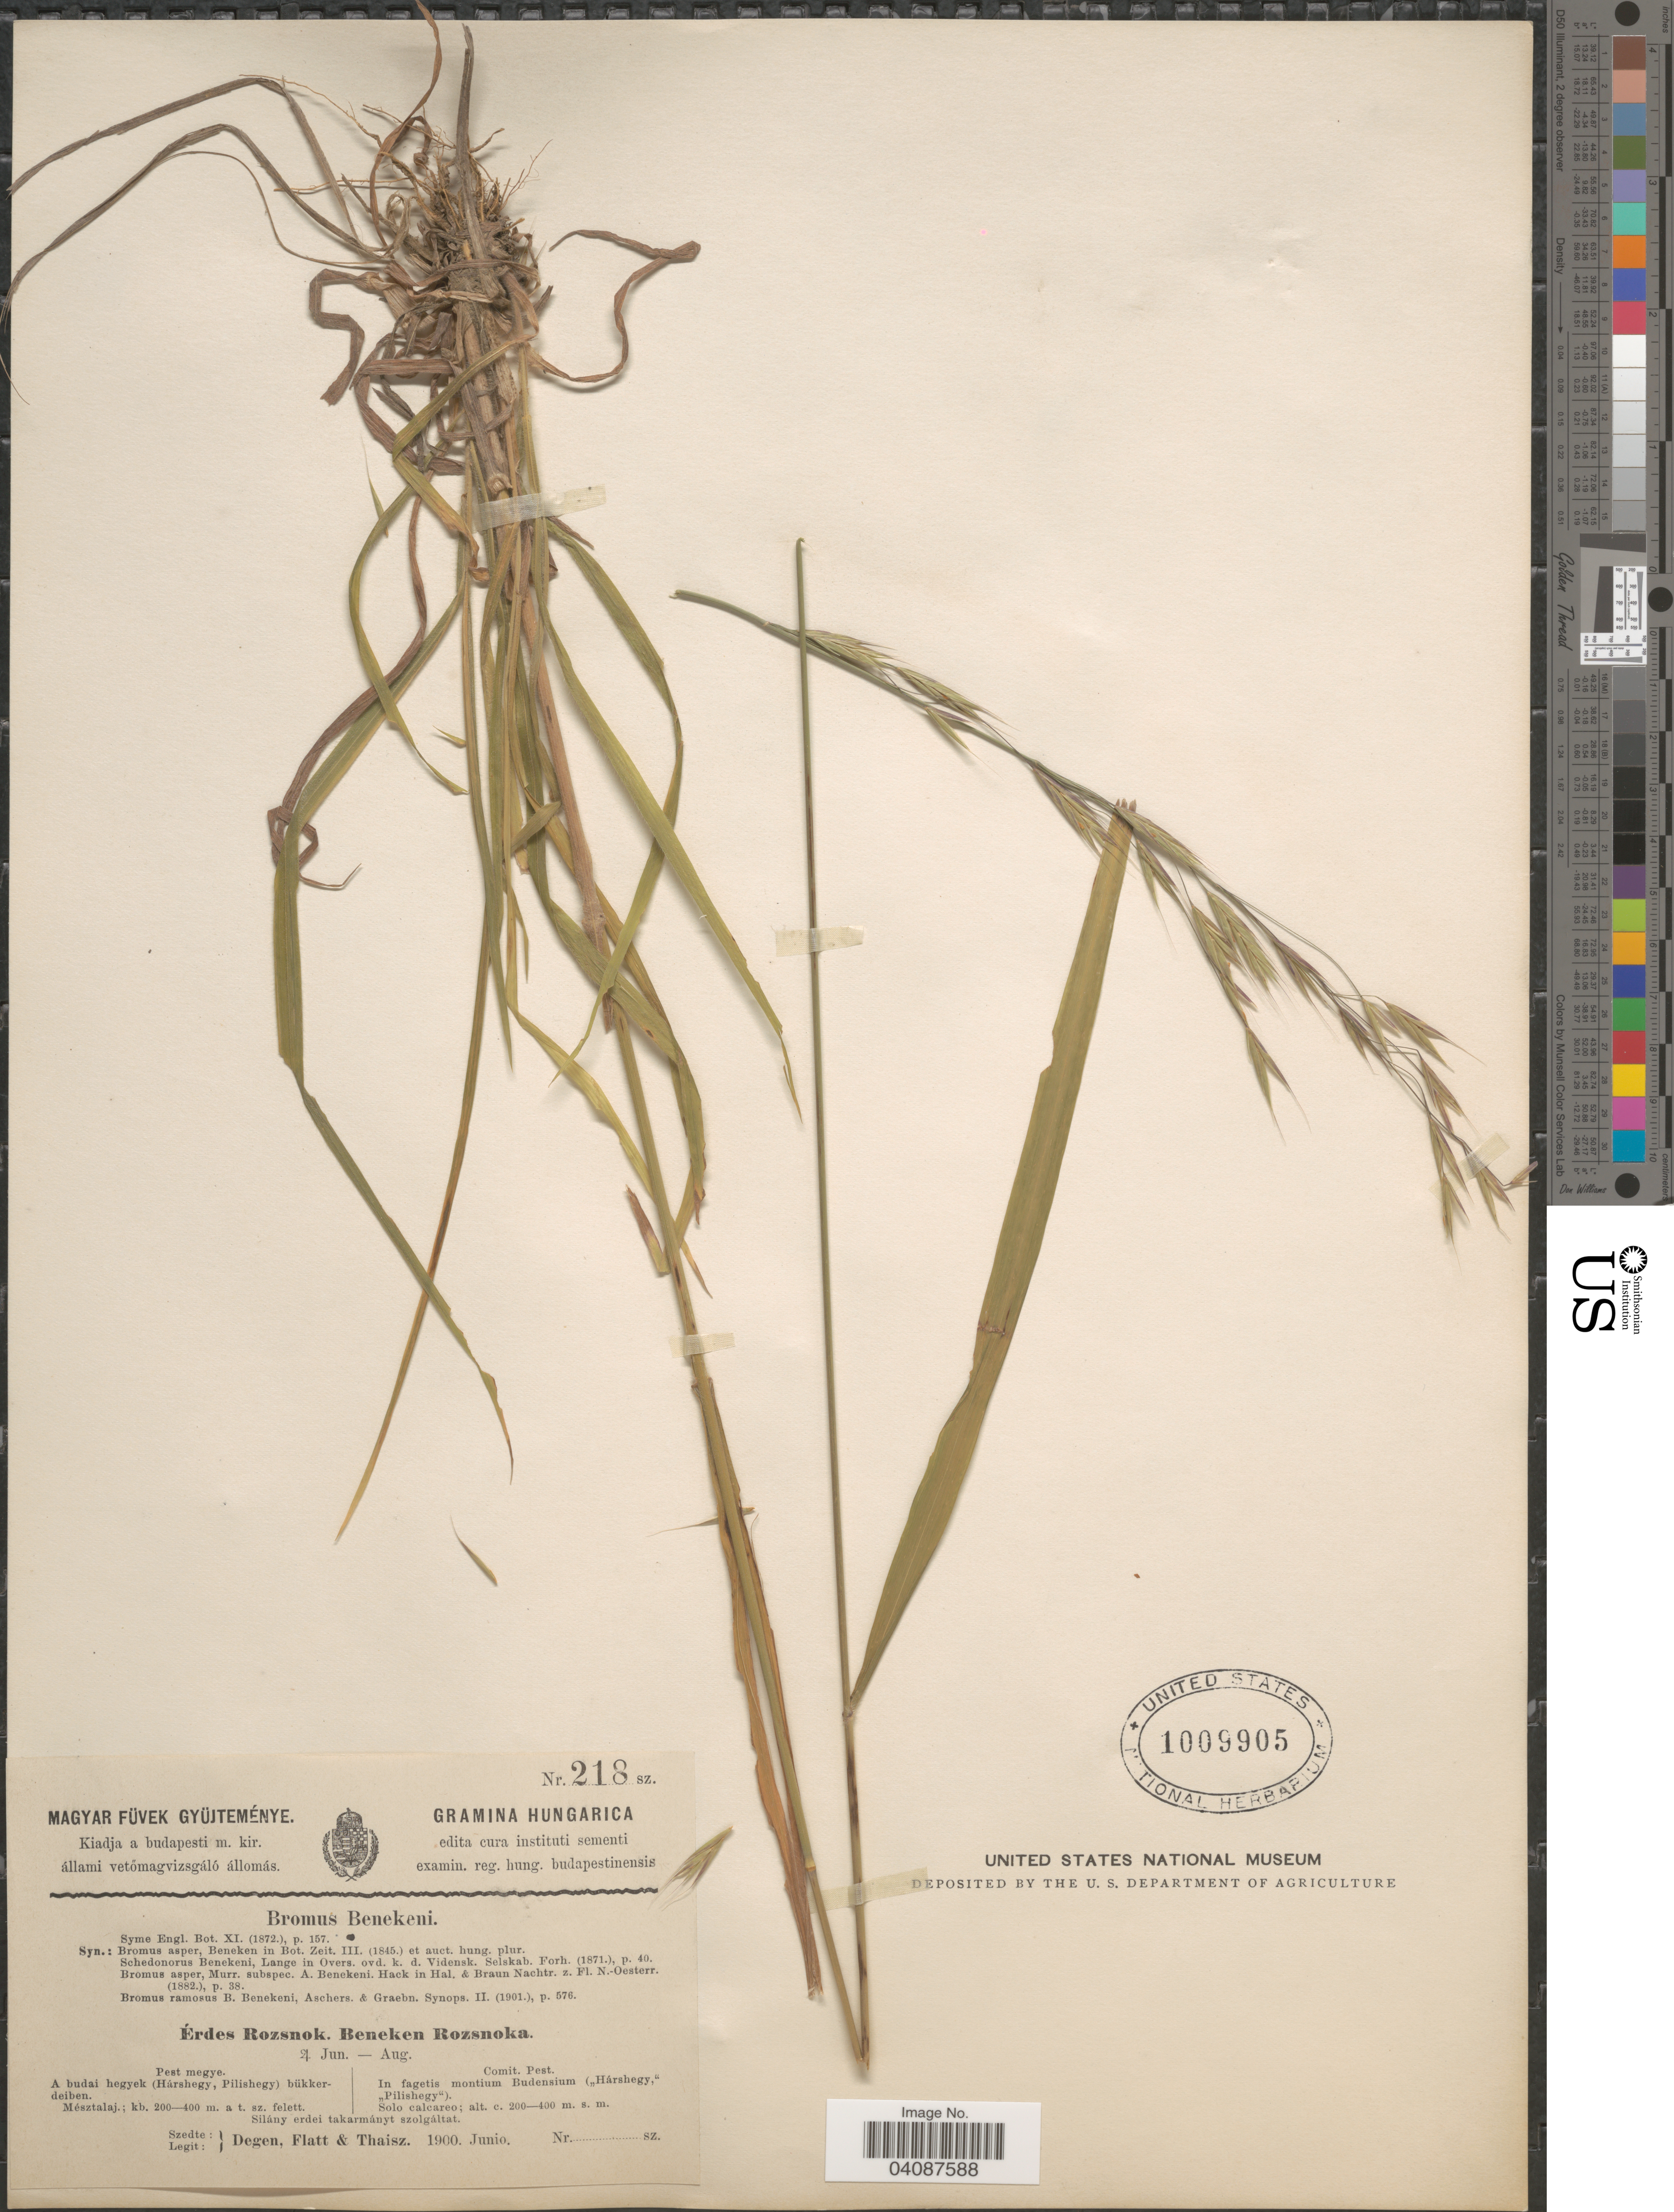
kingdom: Plantae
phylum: Tracheophyta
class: Liliopsida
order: Poales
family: Poaceae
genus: Bromus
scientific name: Bromus benekenii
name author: (Lange) Trimen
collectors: Degen., C. de Flatt & Thaisz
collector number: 218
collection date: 1900-06-04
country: Hungary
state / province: Pest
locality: In fagetis montium Rudensium ("Hárshegy," "Pilishegy").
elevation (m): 200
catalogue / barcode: US 1009905